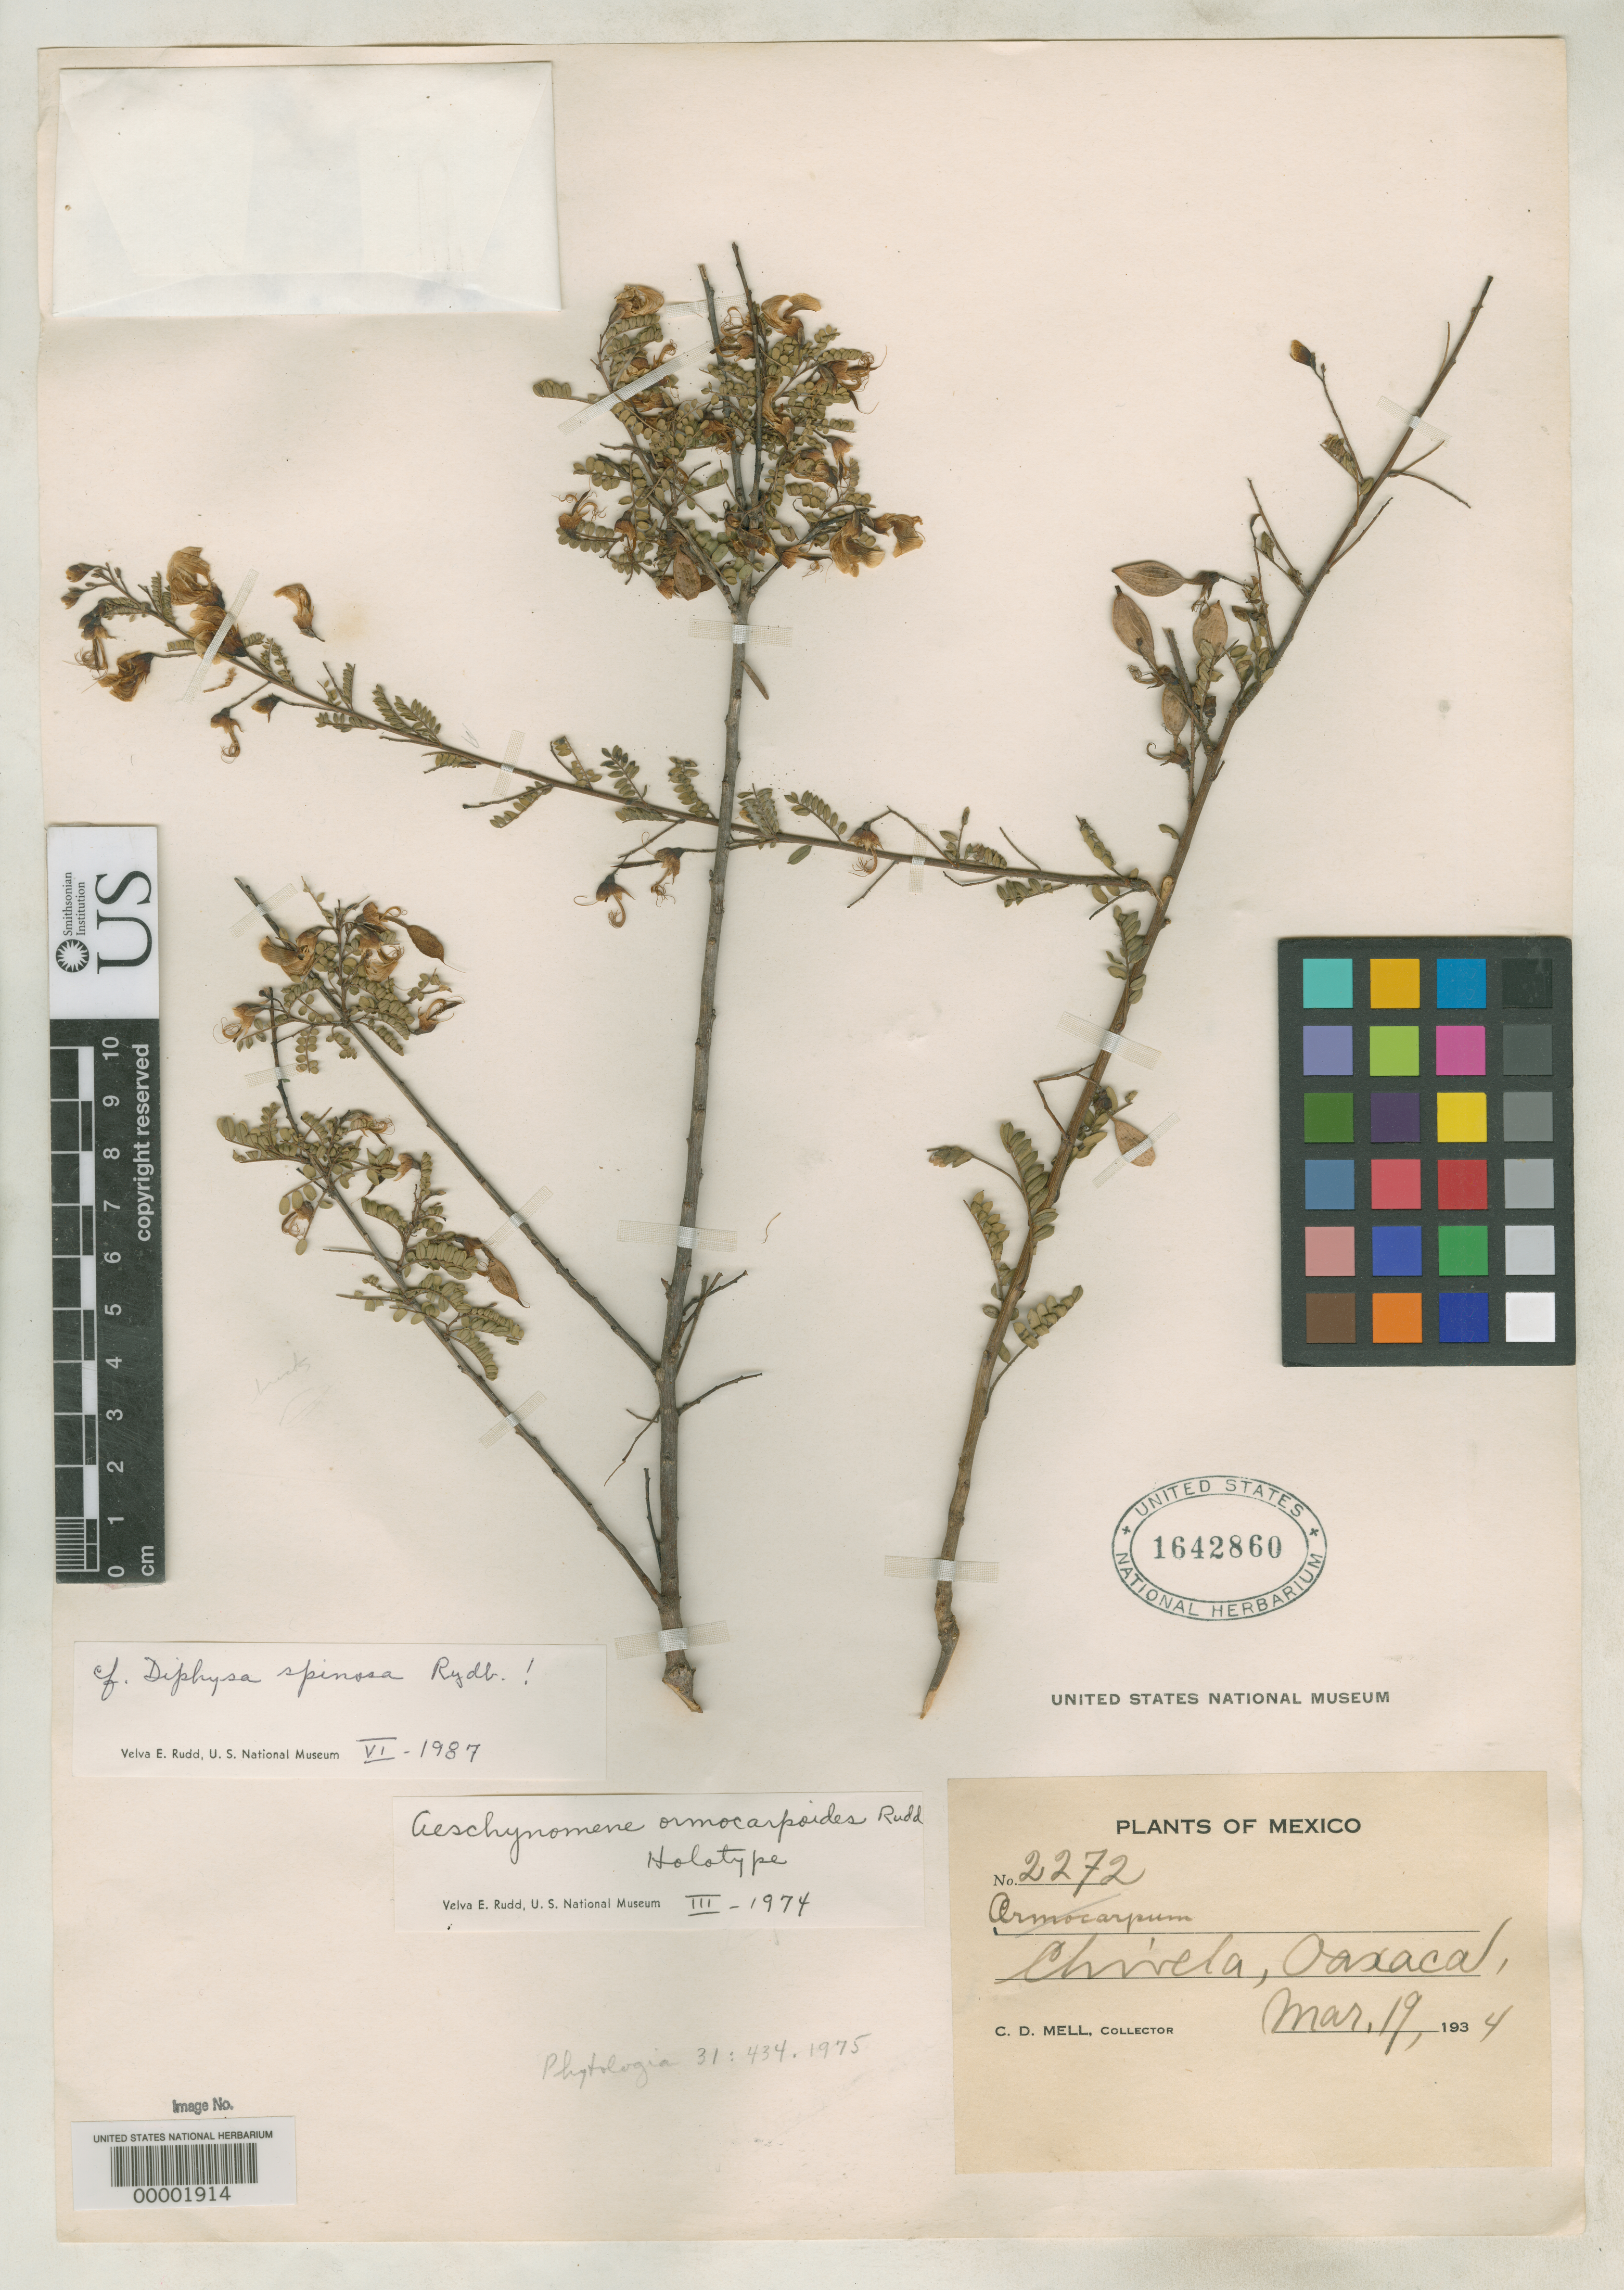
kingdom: Plantae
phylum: Tracheophyta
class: Magnoliopsida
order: Fabales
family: Fabaceae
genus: Aeschynomene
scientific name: Aeschynomene ormocarpoides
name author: Rudd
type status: Holotype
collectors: C. D. Mell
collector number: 2272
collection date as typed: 19 Mar 1934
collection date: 1934-03-19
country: Mexico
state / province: Oaxaca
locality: Chivela.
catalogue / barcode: US 1642860